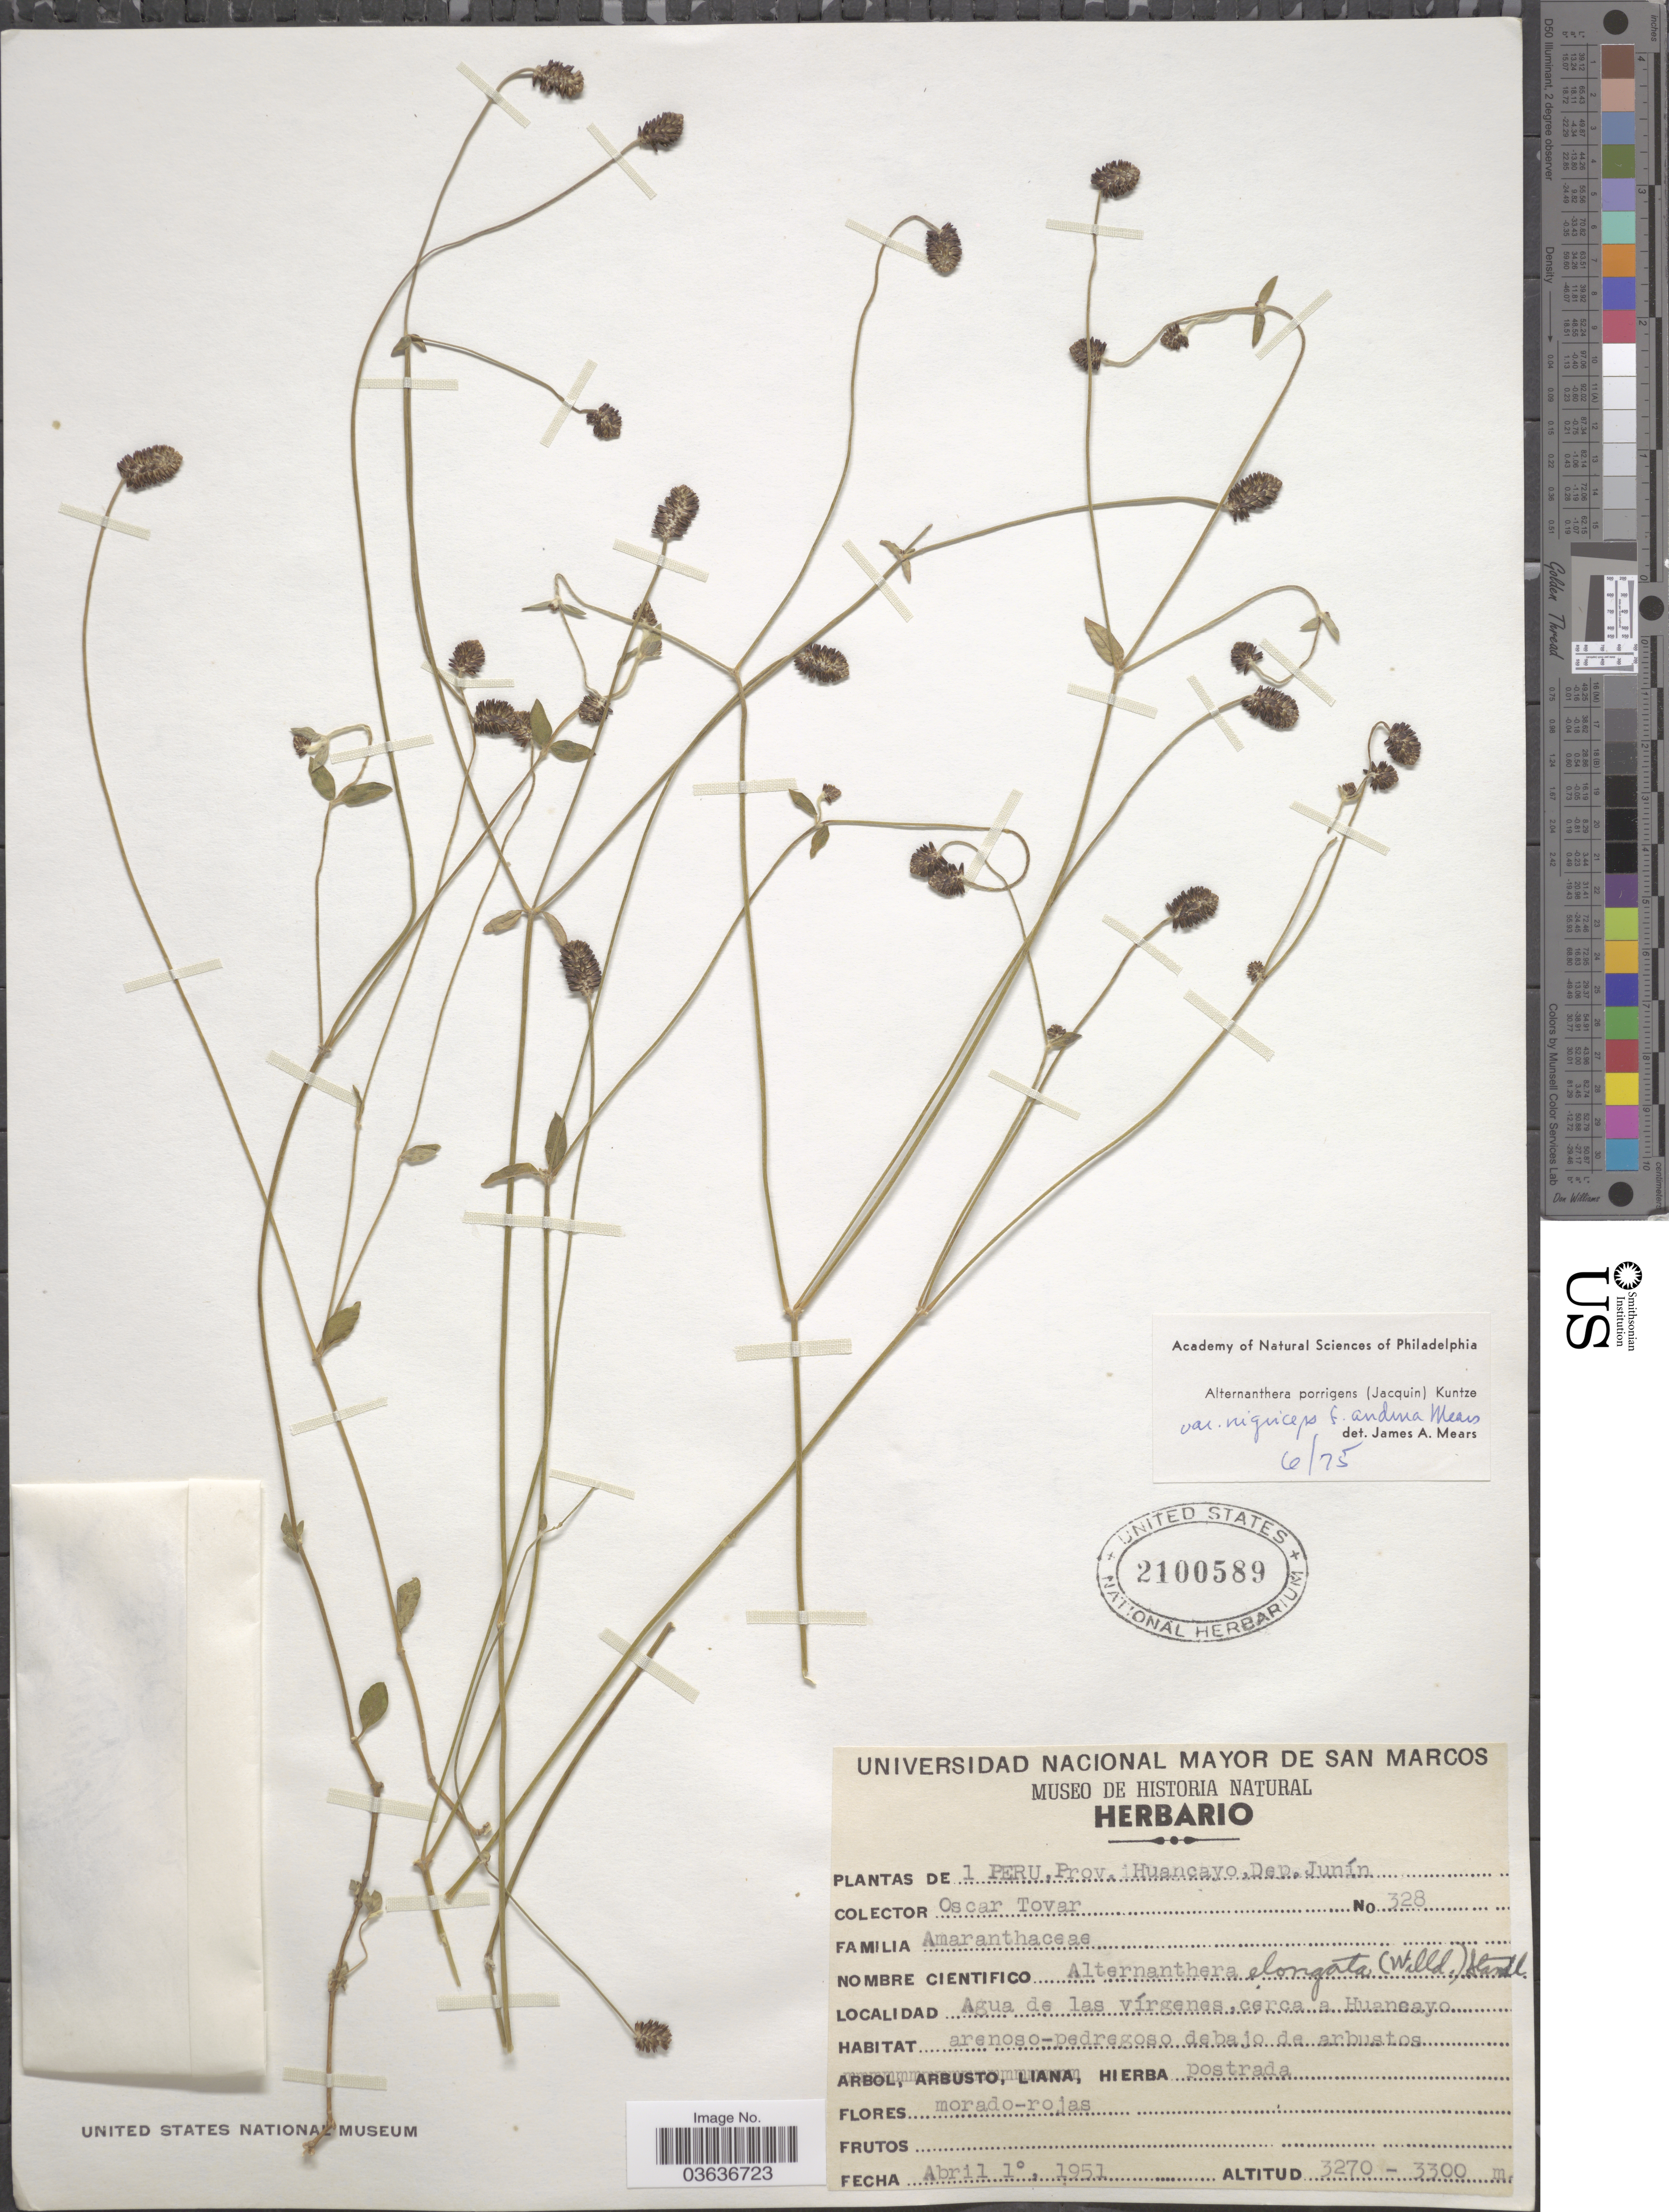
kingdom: Plantae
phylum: Tracheophyta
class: Magnoliopsida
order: Caryophyllales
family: Amaranthaceae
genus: Alternanthera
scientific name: Alternanthera porrigens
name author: (Jacq.) Kuntze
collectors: Ó. Tovar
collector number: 328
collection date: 1951-04-01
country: Peru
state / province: Junín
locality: Prov. Huancayo, Dep. Junín. Agua de las vírgenes, cerca a Huancayo.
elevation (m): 3270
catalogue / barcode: US 2100589